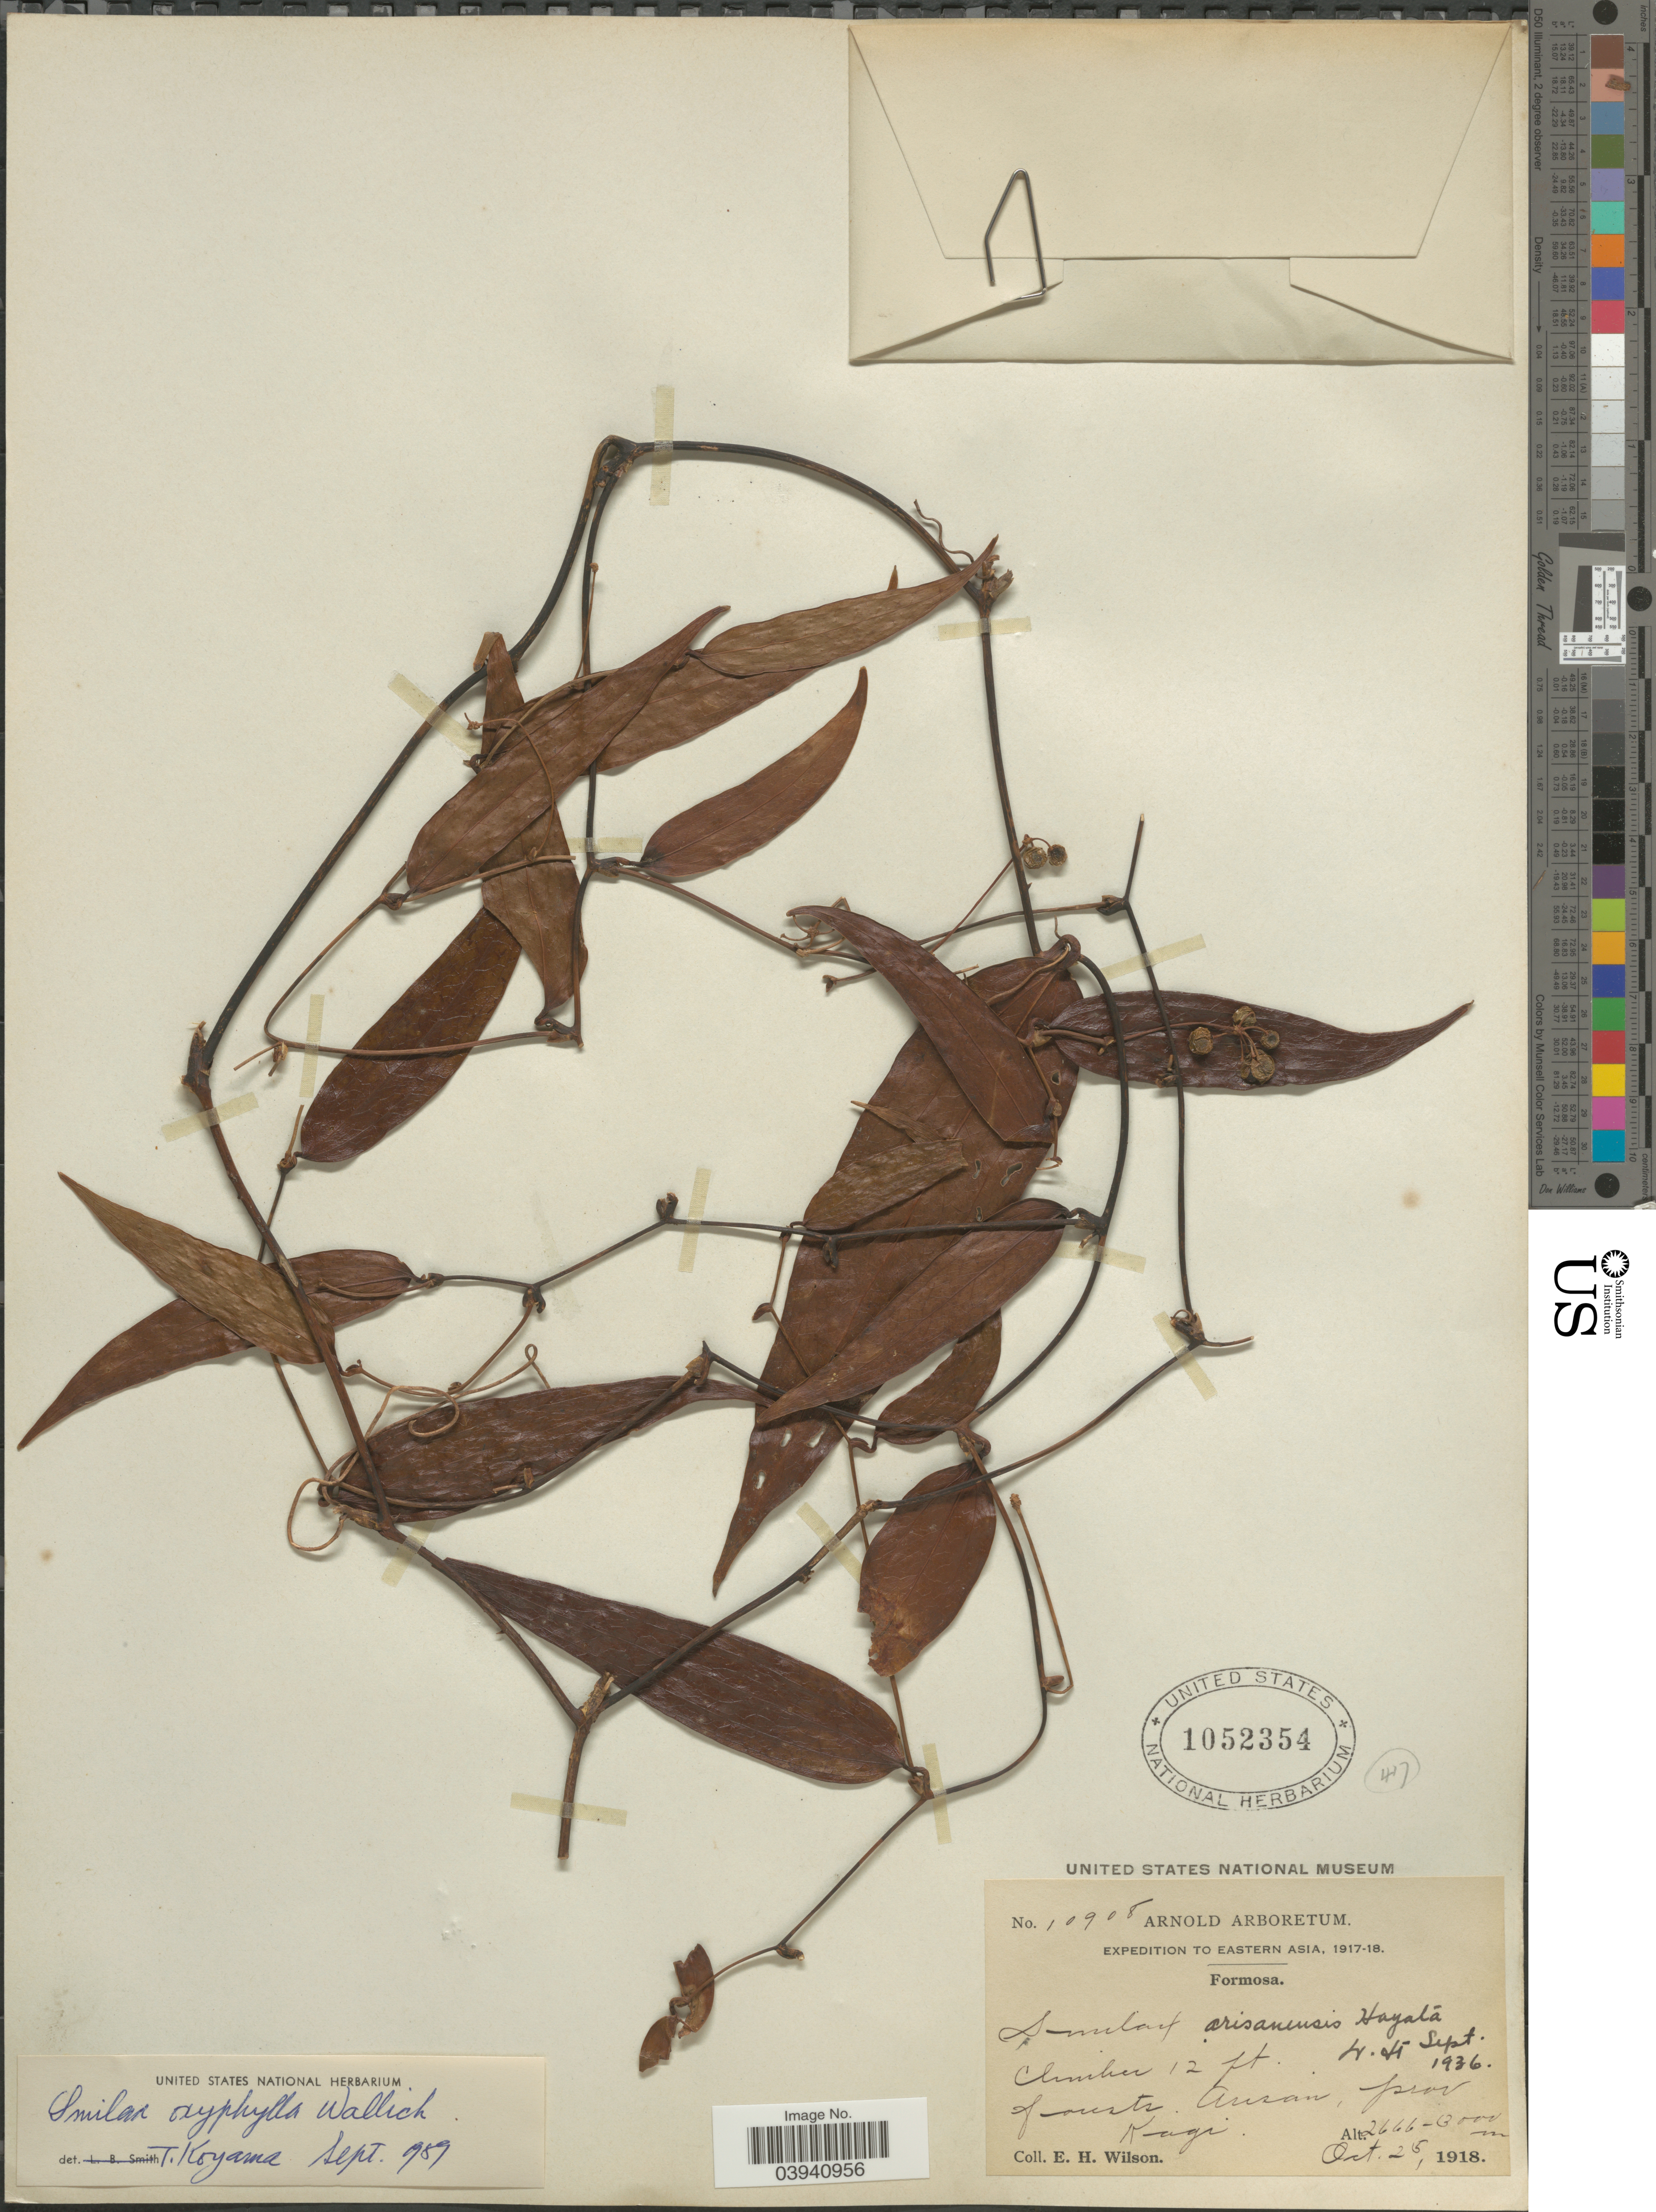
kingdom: Plantae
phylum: Tracheophyta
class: Liliopsida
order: Liliales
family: Smilacaceae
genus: Smilax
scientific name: Smilax oxyphylla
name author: Wall. ex Kunth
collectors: E. Wilson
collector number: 10908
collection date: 1918-10-25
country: Taiwan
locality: Eastern Asia. Formosa. Arisan, prov. Kagi.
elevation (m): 2666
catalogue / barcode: US 1052354